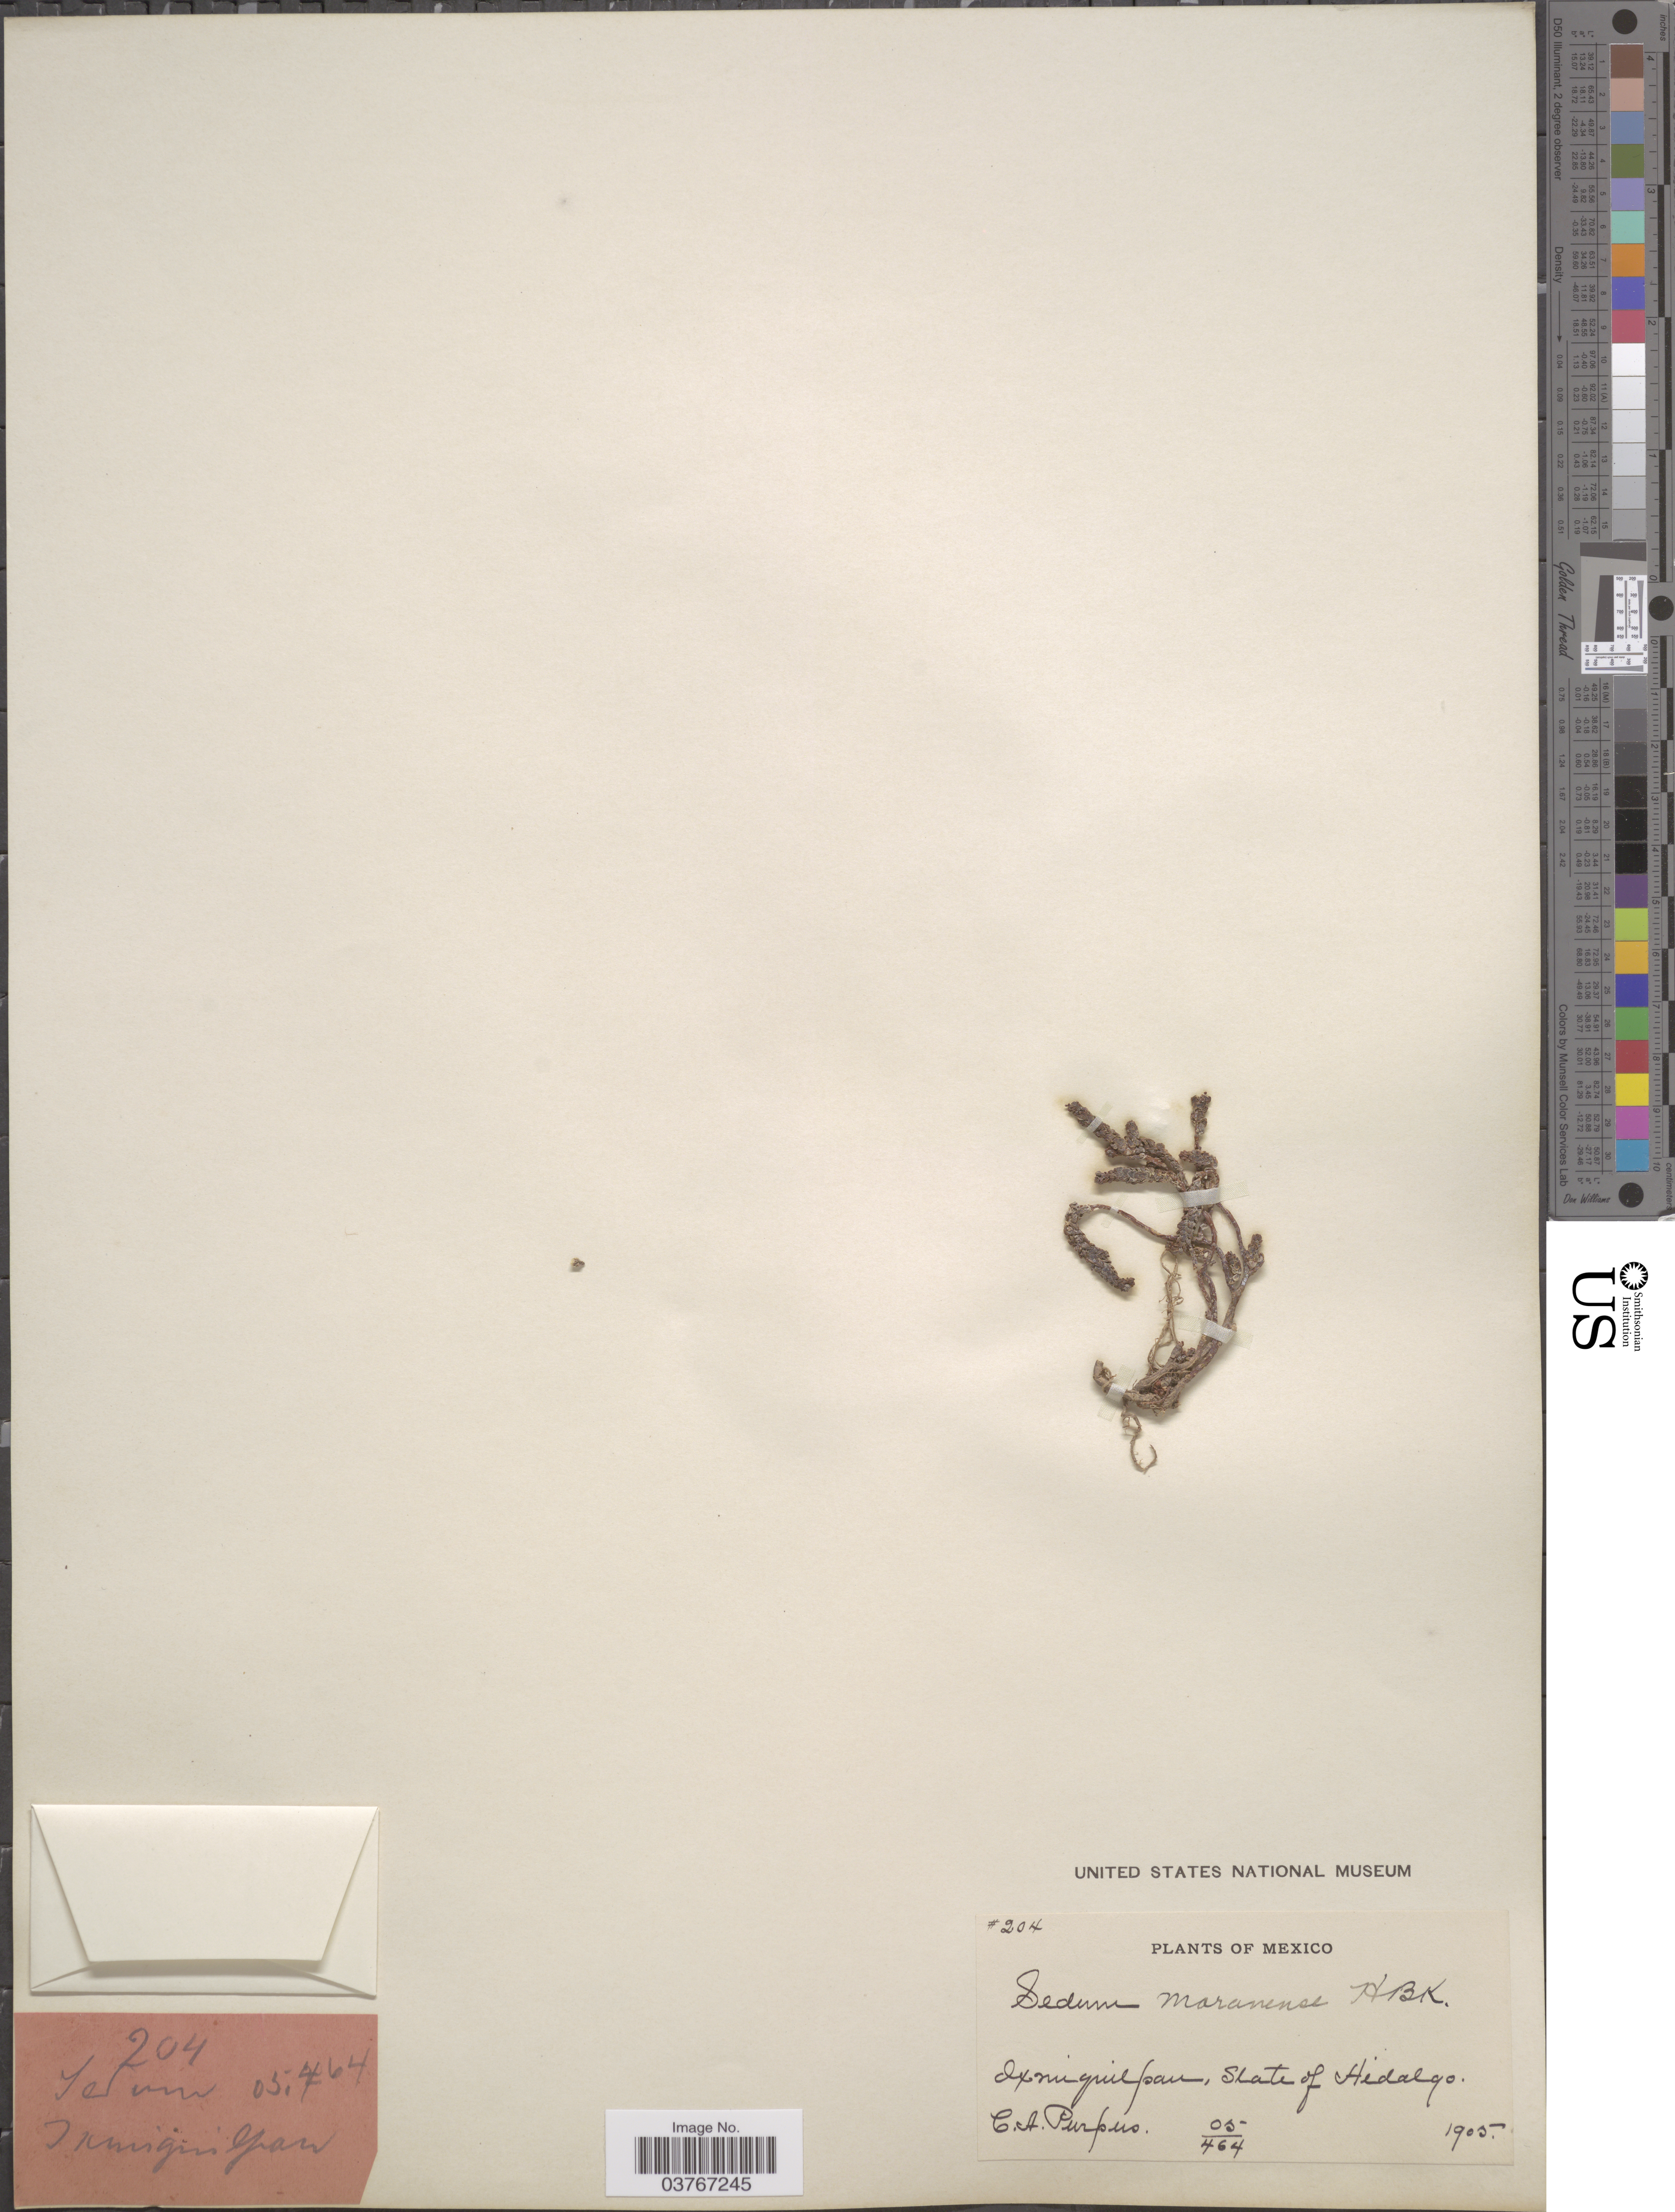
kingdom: Plantae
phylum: Tracheophyta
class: Magnoliopsida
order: Saxifragales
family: Crassulaceae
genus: Sedum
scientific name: Sedum moranense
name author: Kunth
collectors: C. A. Purpus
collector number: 204/05/464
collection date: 1905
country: Mexico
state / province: Hidalgo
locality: Ixmiquilpan, State of Hidalgo.